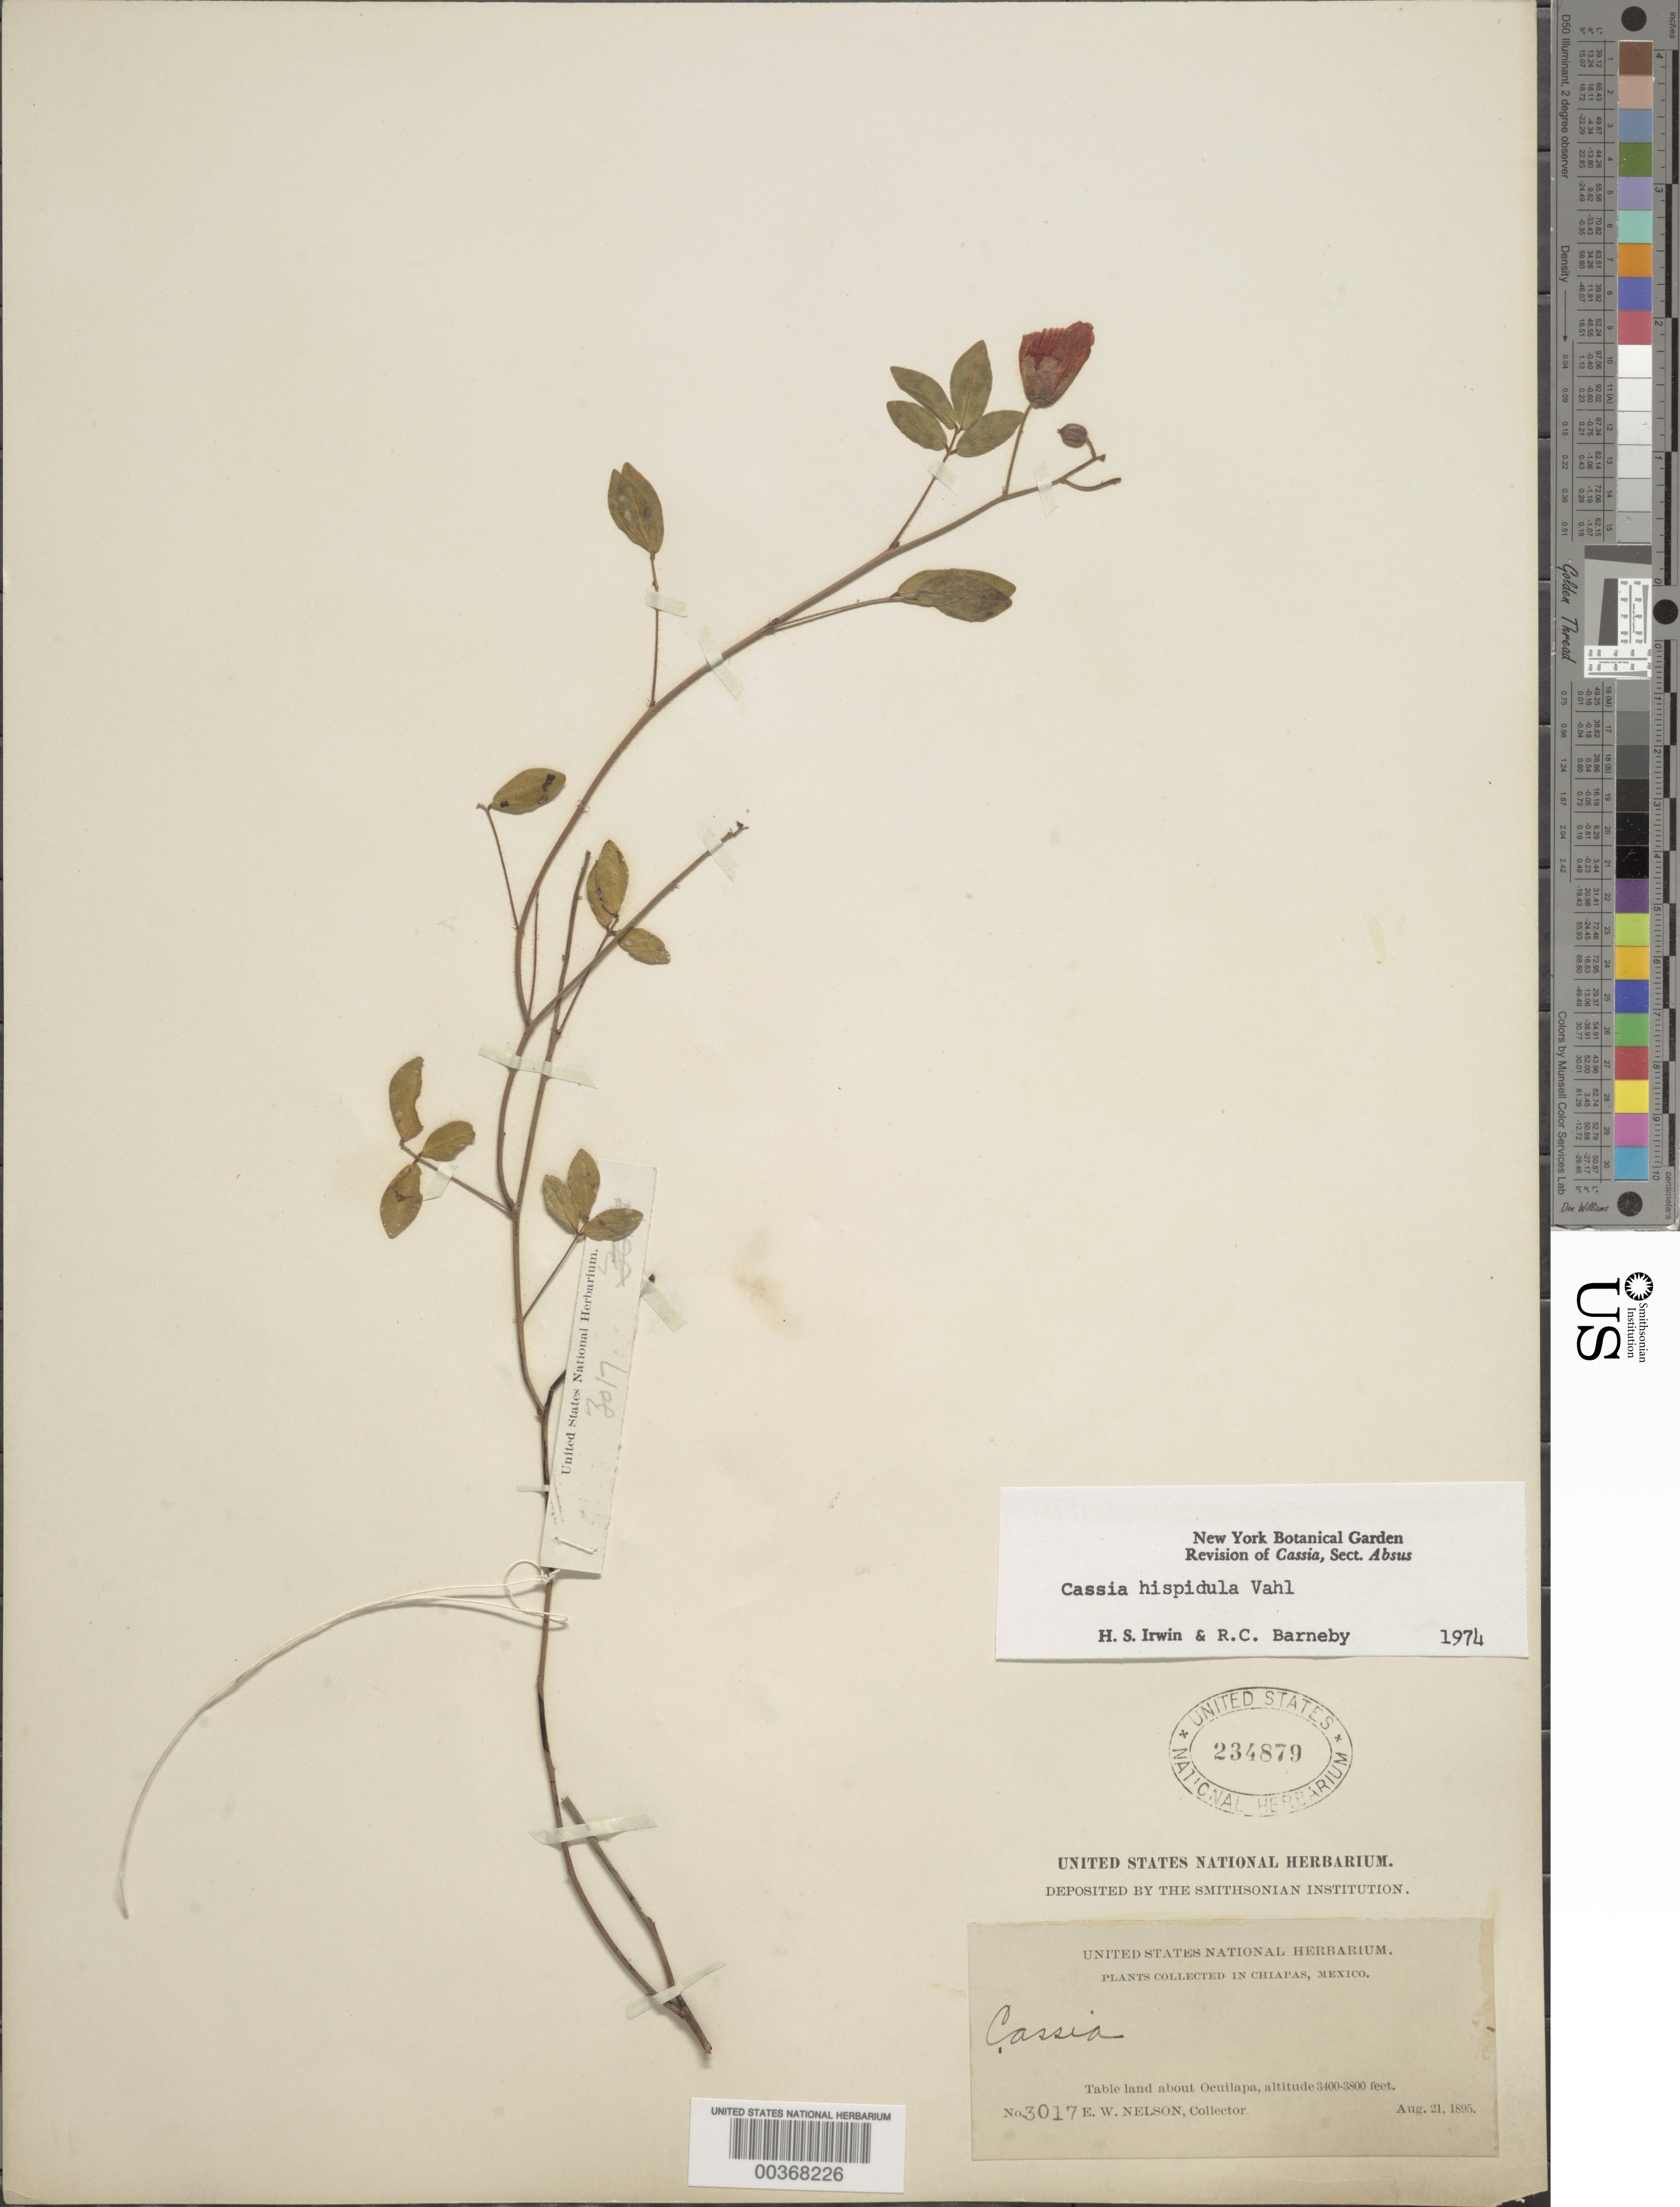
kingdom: Plantae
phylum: Tracheophyta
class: Magnoliopsida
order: Fabales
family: Fabaceae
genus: Chamaecrista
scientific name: Chamaecrista hispidula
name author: (Vahl) H.S. Irwin & Barneby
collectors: E. W. Nelson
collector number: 3017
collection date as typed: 21 Aug 1895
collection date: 1895-08-21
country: Mexico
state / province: Chiapas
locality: About Ocuilapa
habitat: Table land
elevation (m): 3400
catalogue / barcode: US 234879